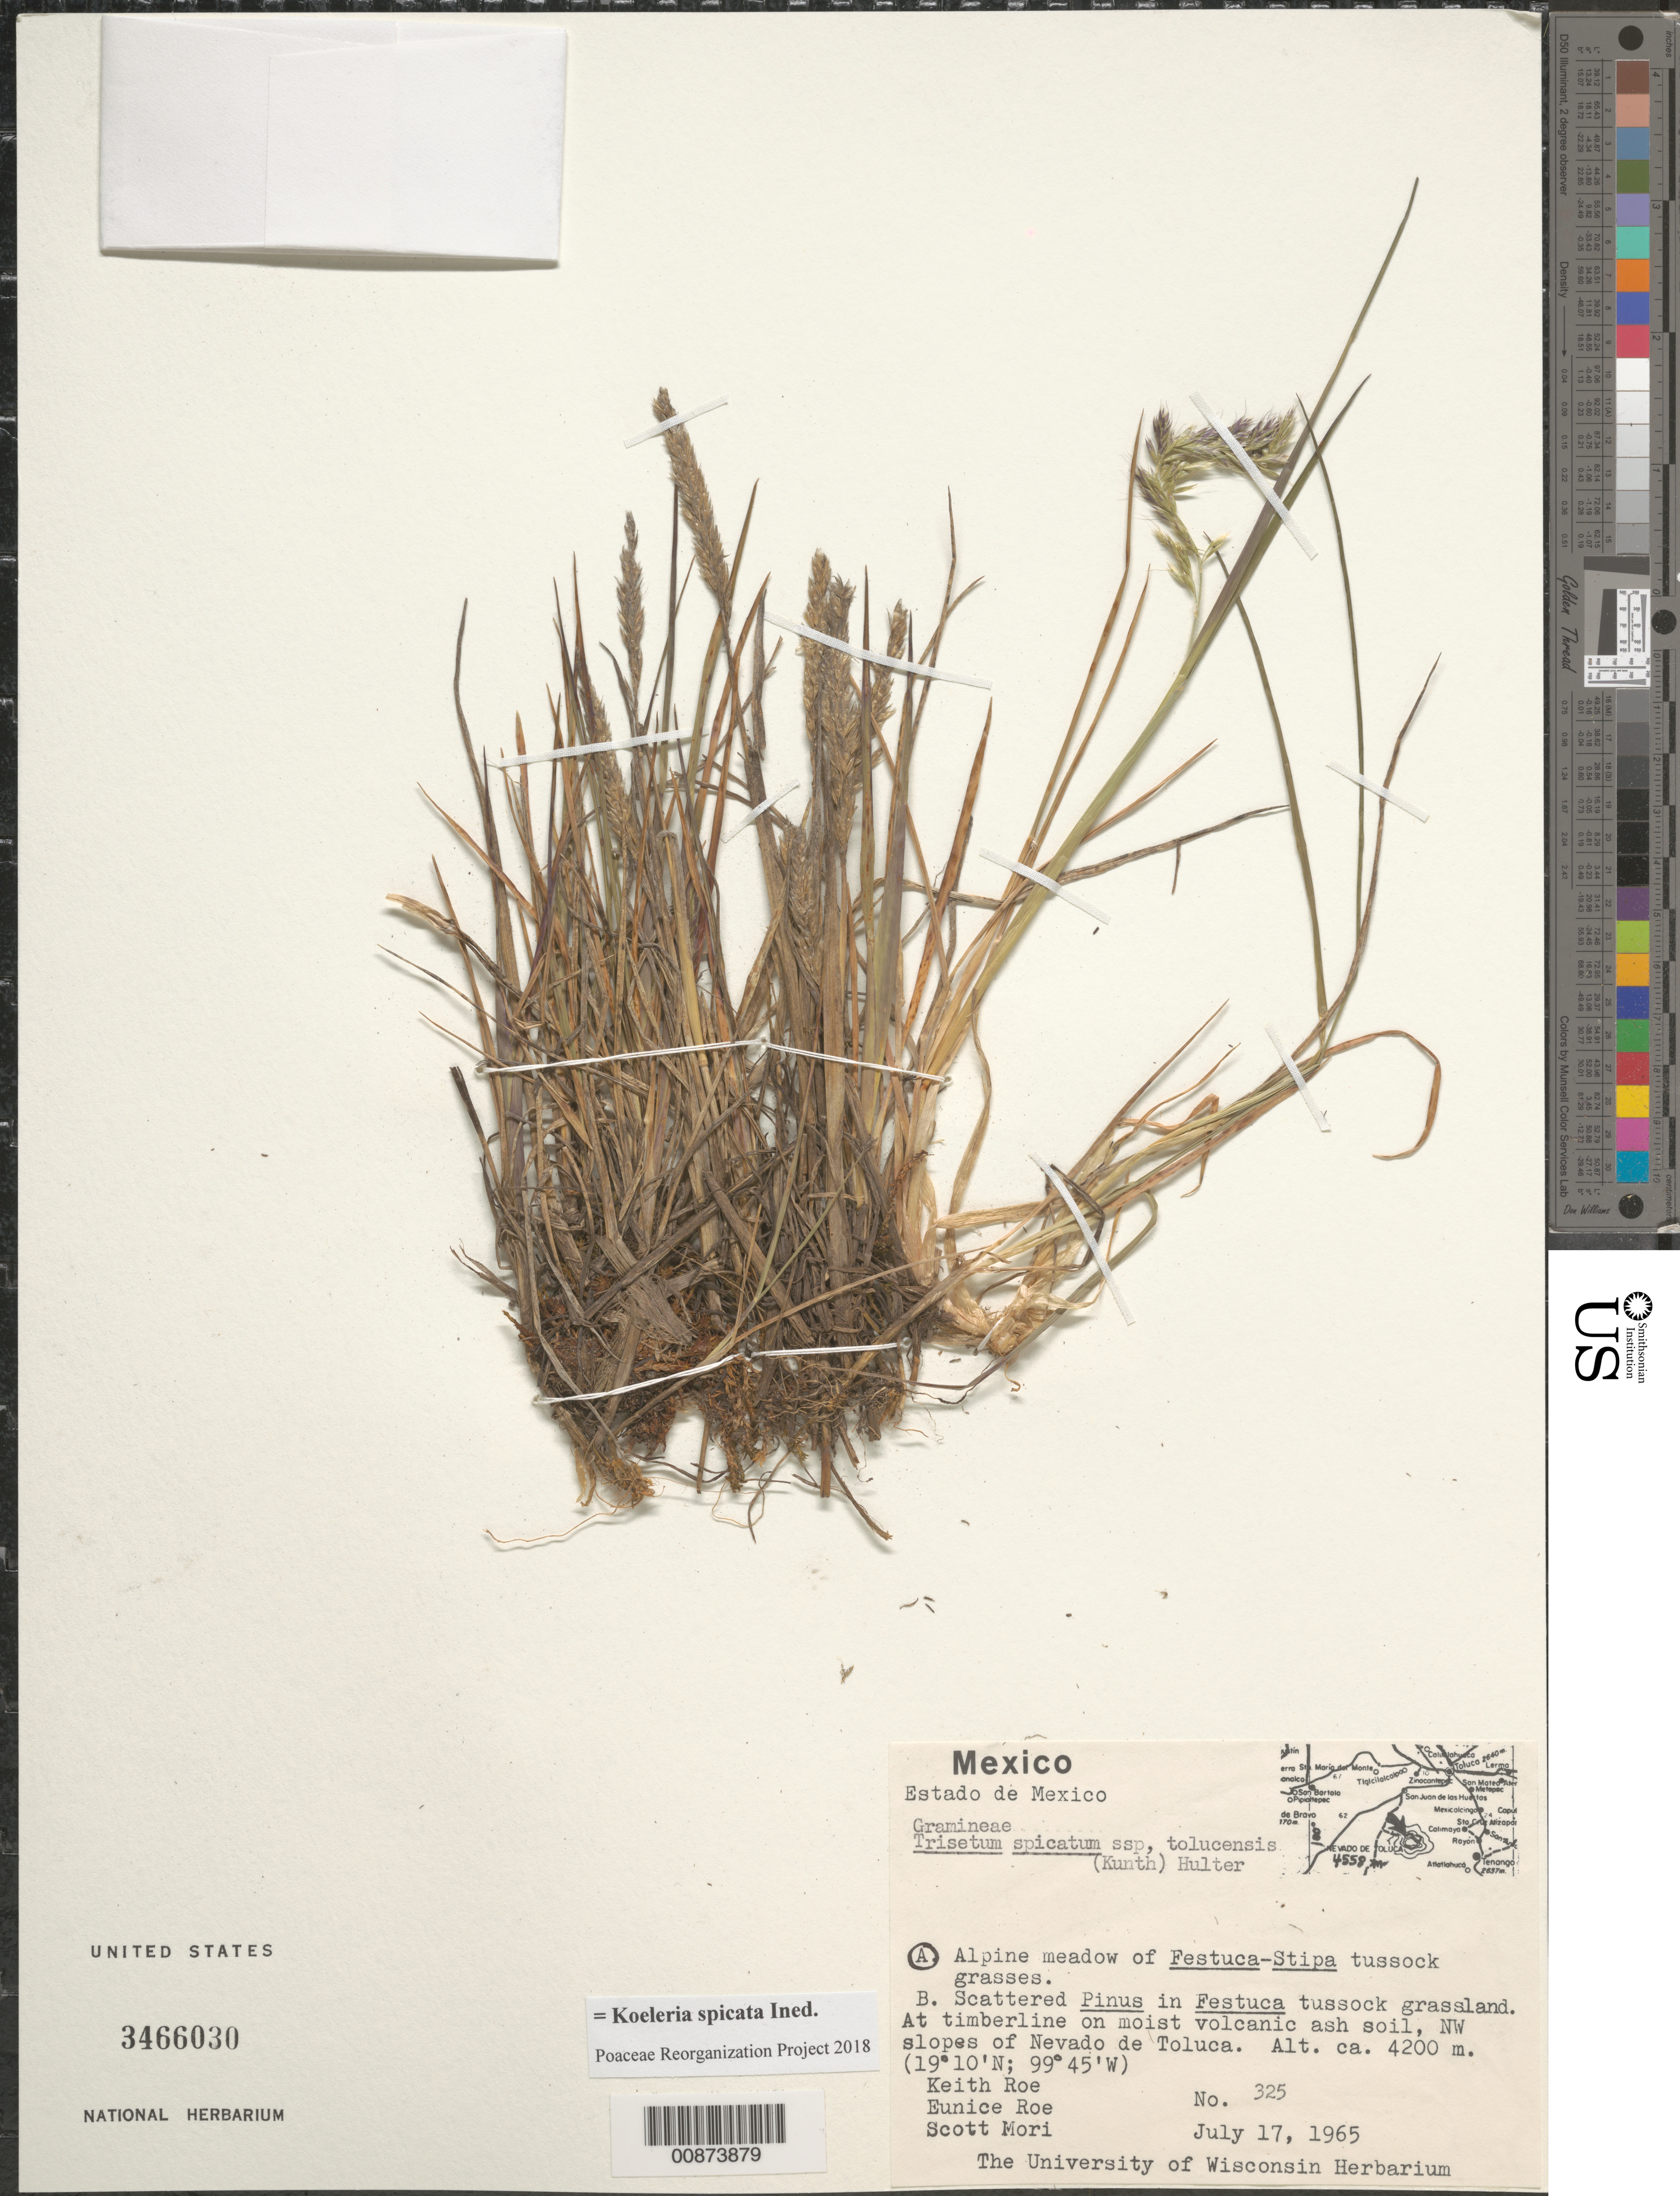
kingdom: Plantae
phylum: Tracheophyta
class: Liliopsida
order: Poales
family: Poaceae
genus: Koeleria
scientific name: Koeleria spicata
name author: (L.) Barberá et al.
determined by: Poaceae Reorganization Project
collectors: K. E. Roe, E. Roe & S. Mori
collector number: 325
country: Mexico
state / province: México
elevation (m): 4200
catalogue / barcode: US 3466030